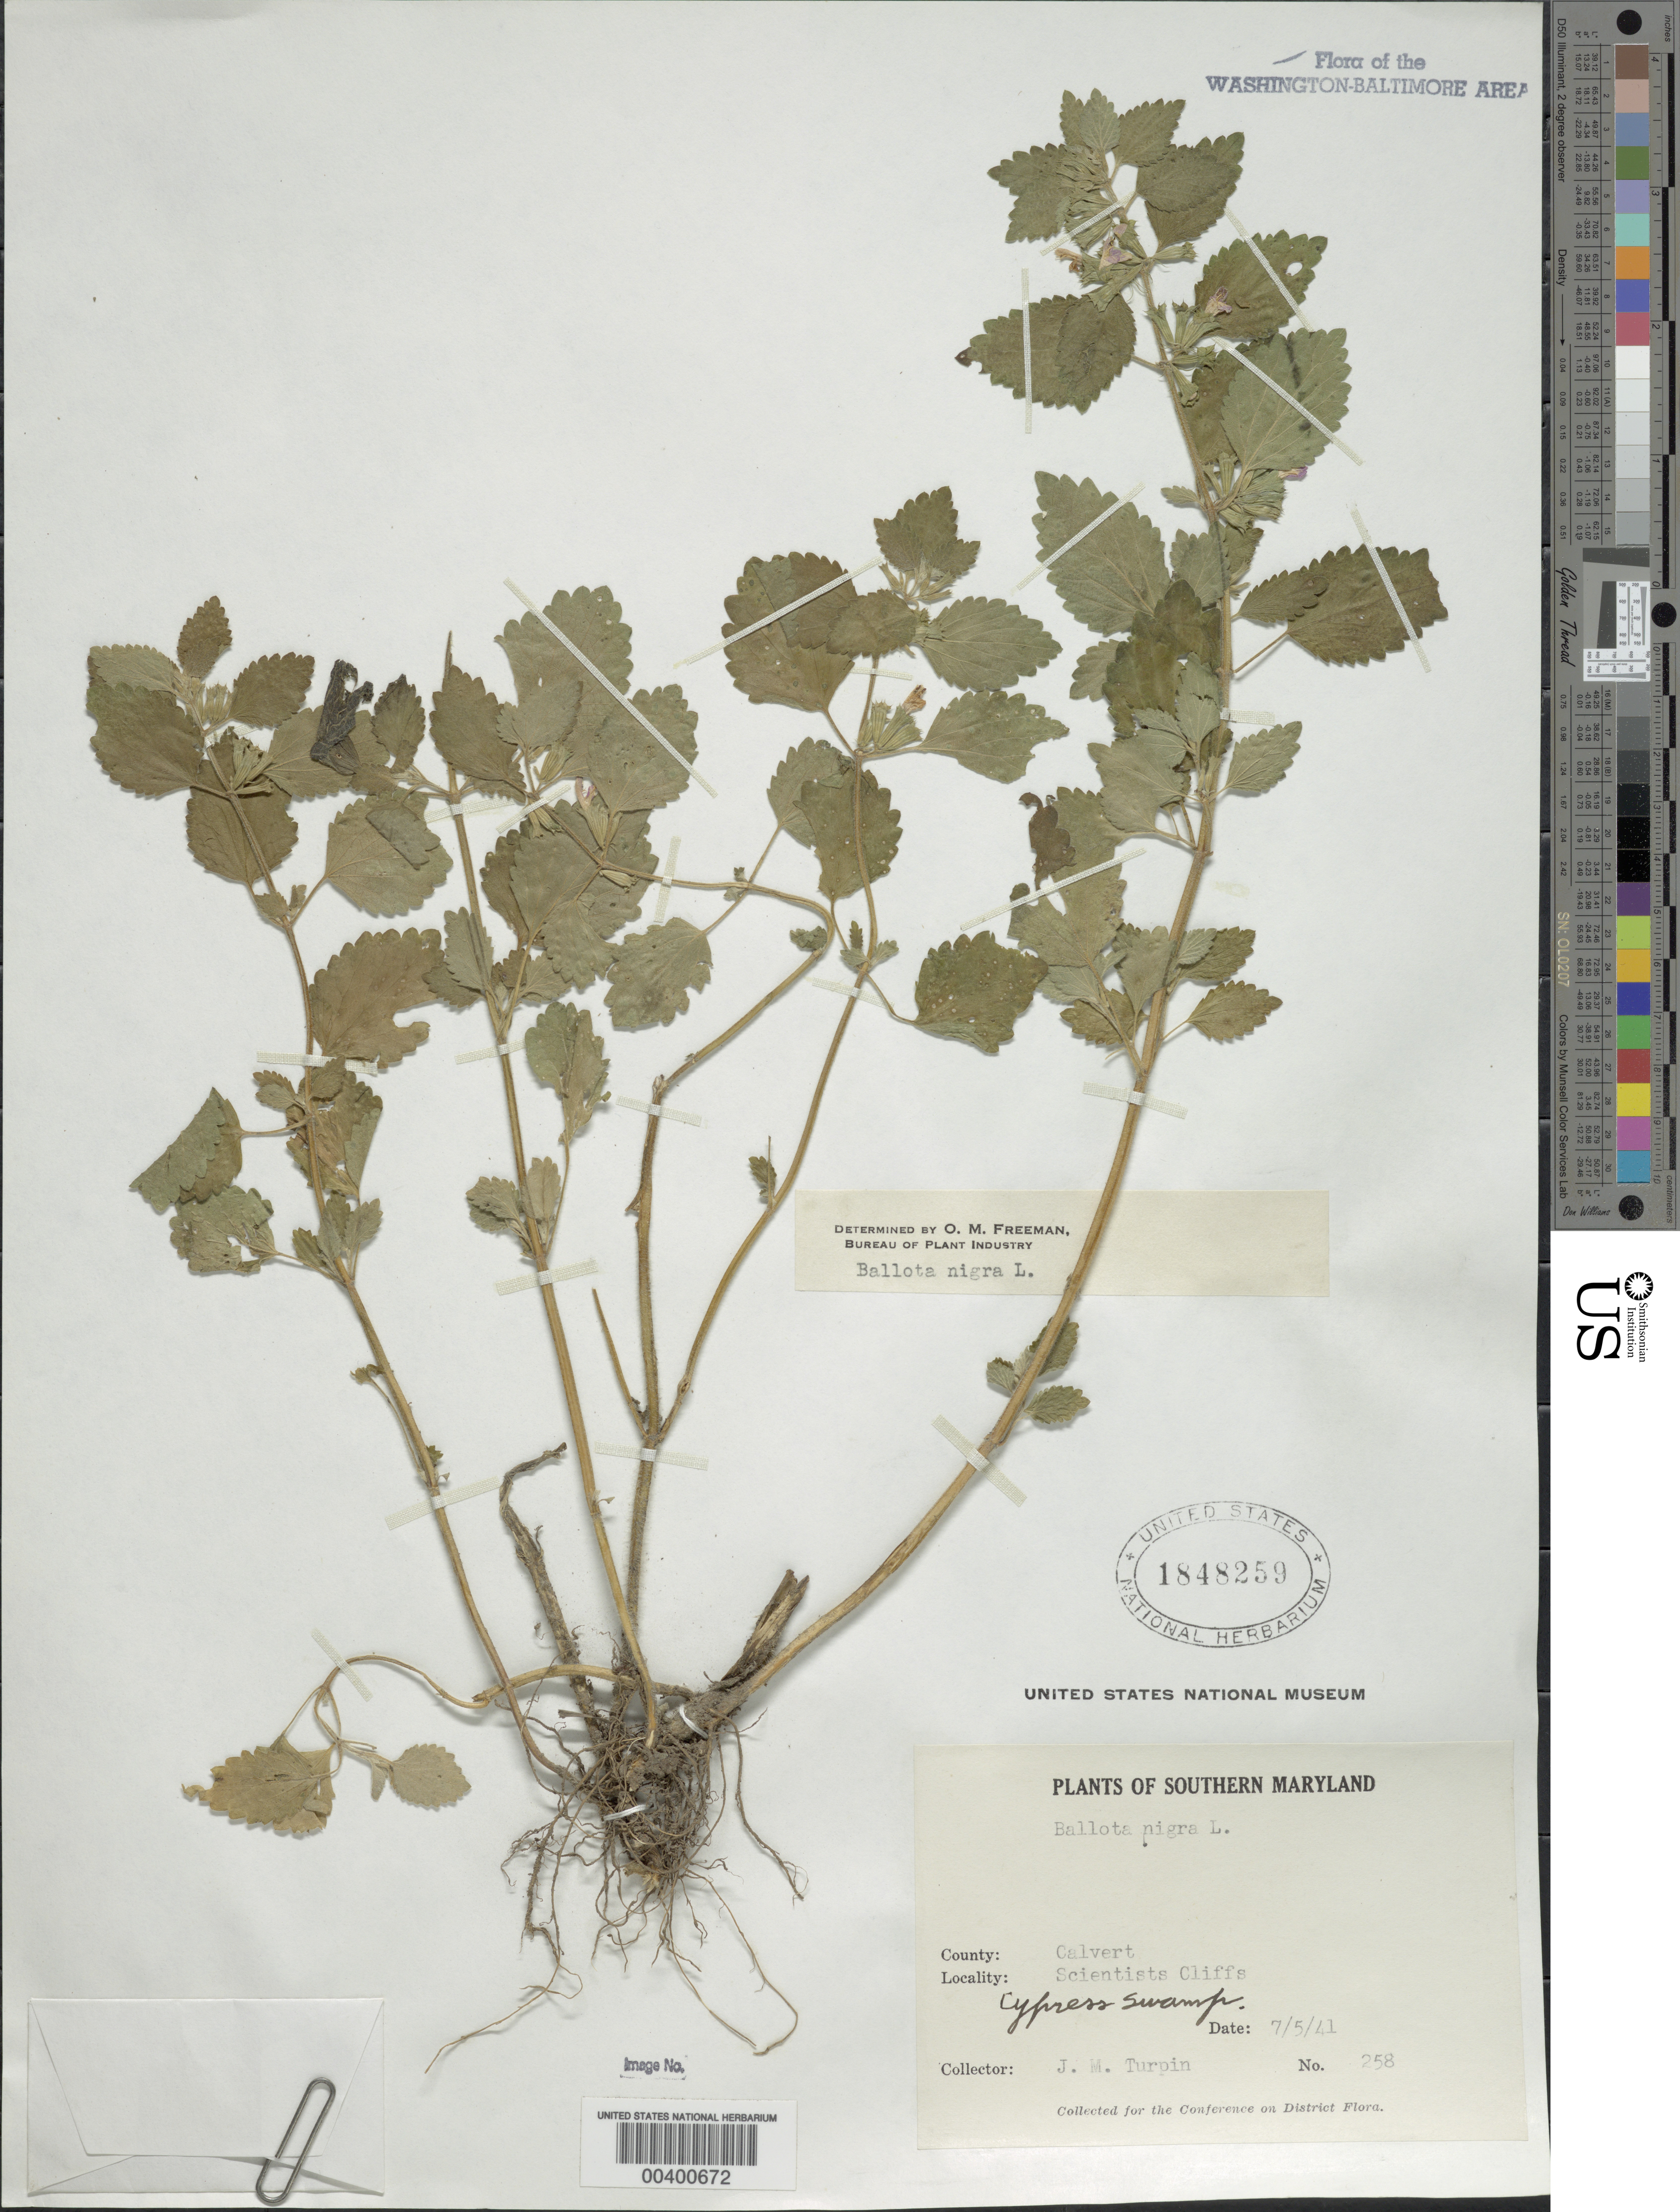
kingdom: Plantae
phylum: Tracheophyta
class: Magnoliopsida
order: Lamiales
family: Lamiaceae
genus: Ballota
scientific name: Ballota nigra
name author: L.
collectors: J. M. Turpin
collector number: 258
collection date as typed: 05 Jul 1941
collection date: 1941-07-05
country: United States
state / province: Maryland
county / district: Calvert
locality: Scientists Cliffs, Cypress swamp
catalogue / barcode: US 1848259